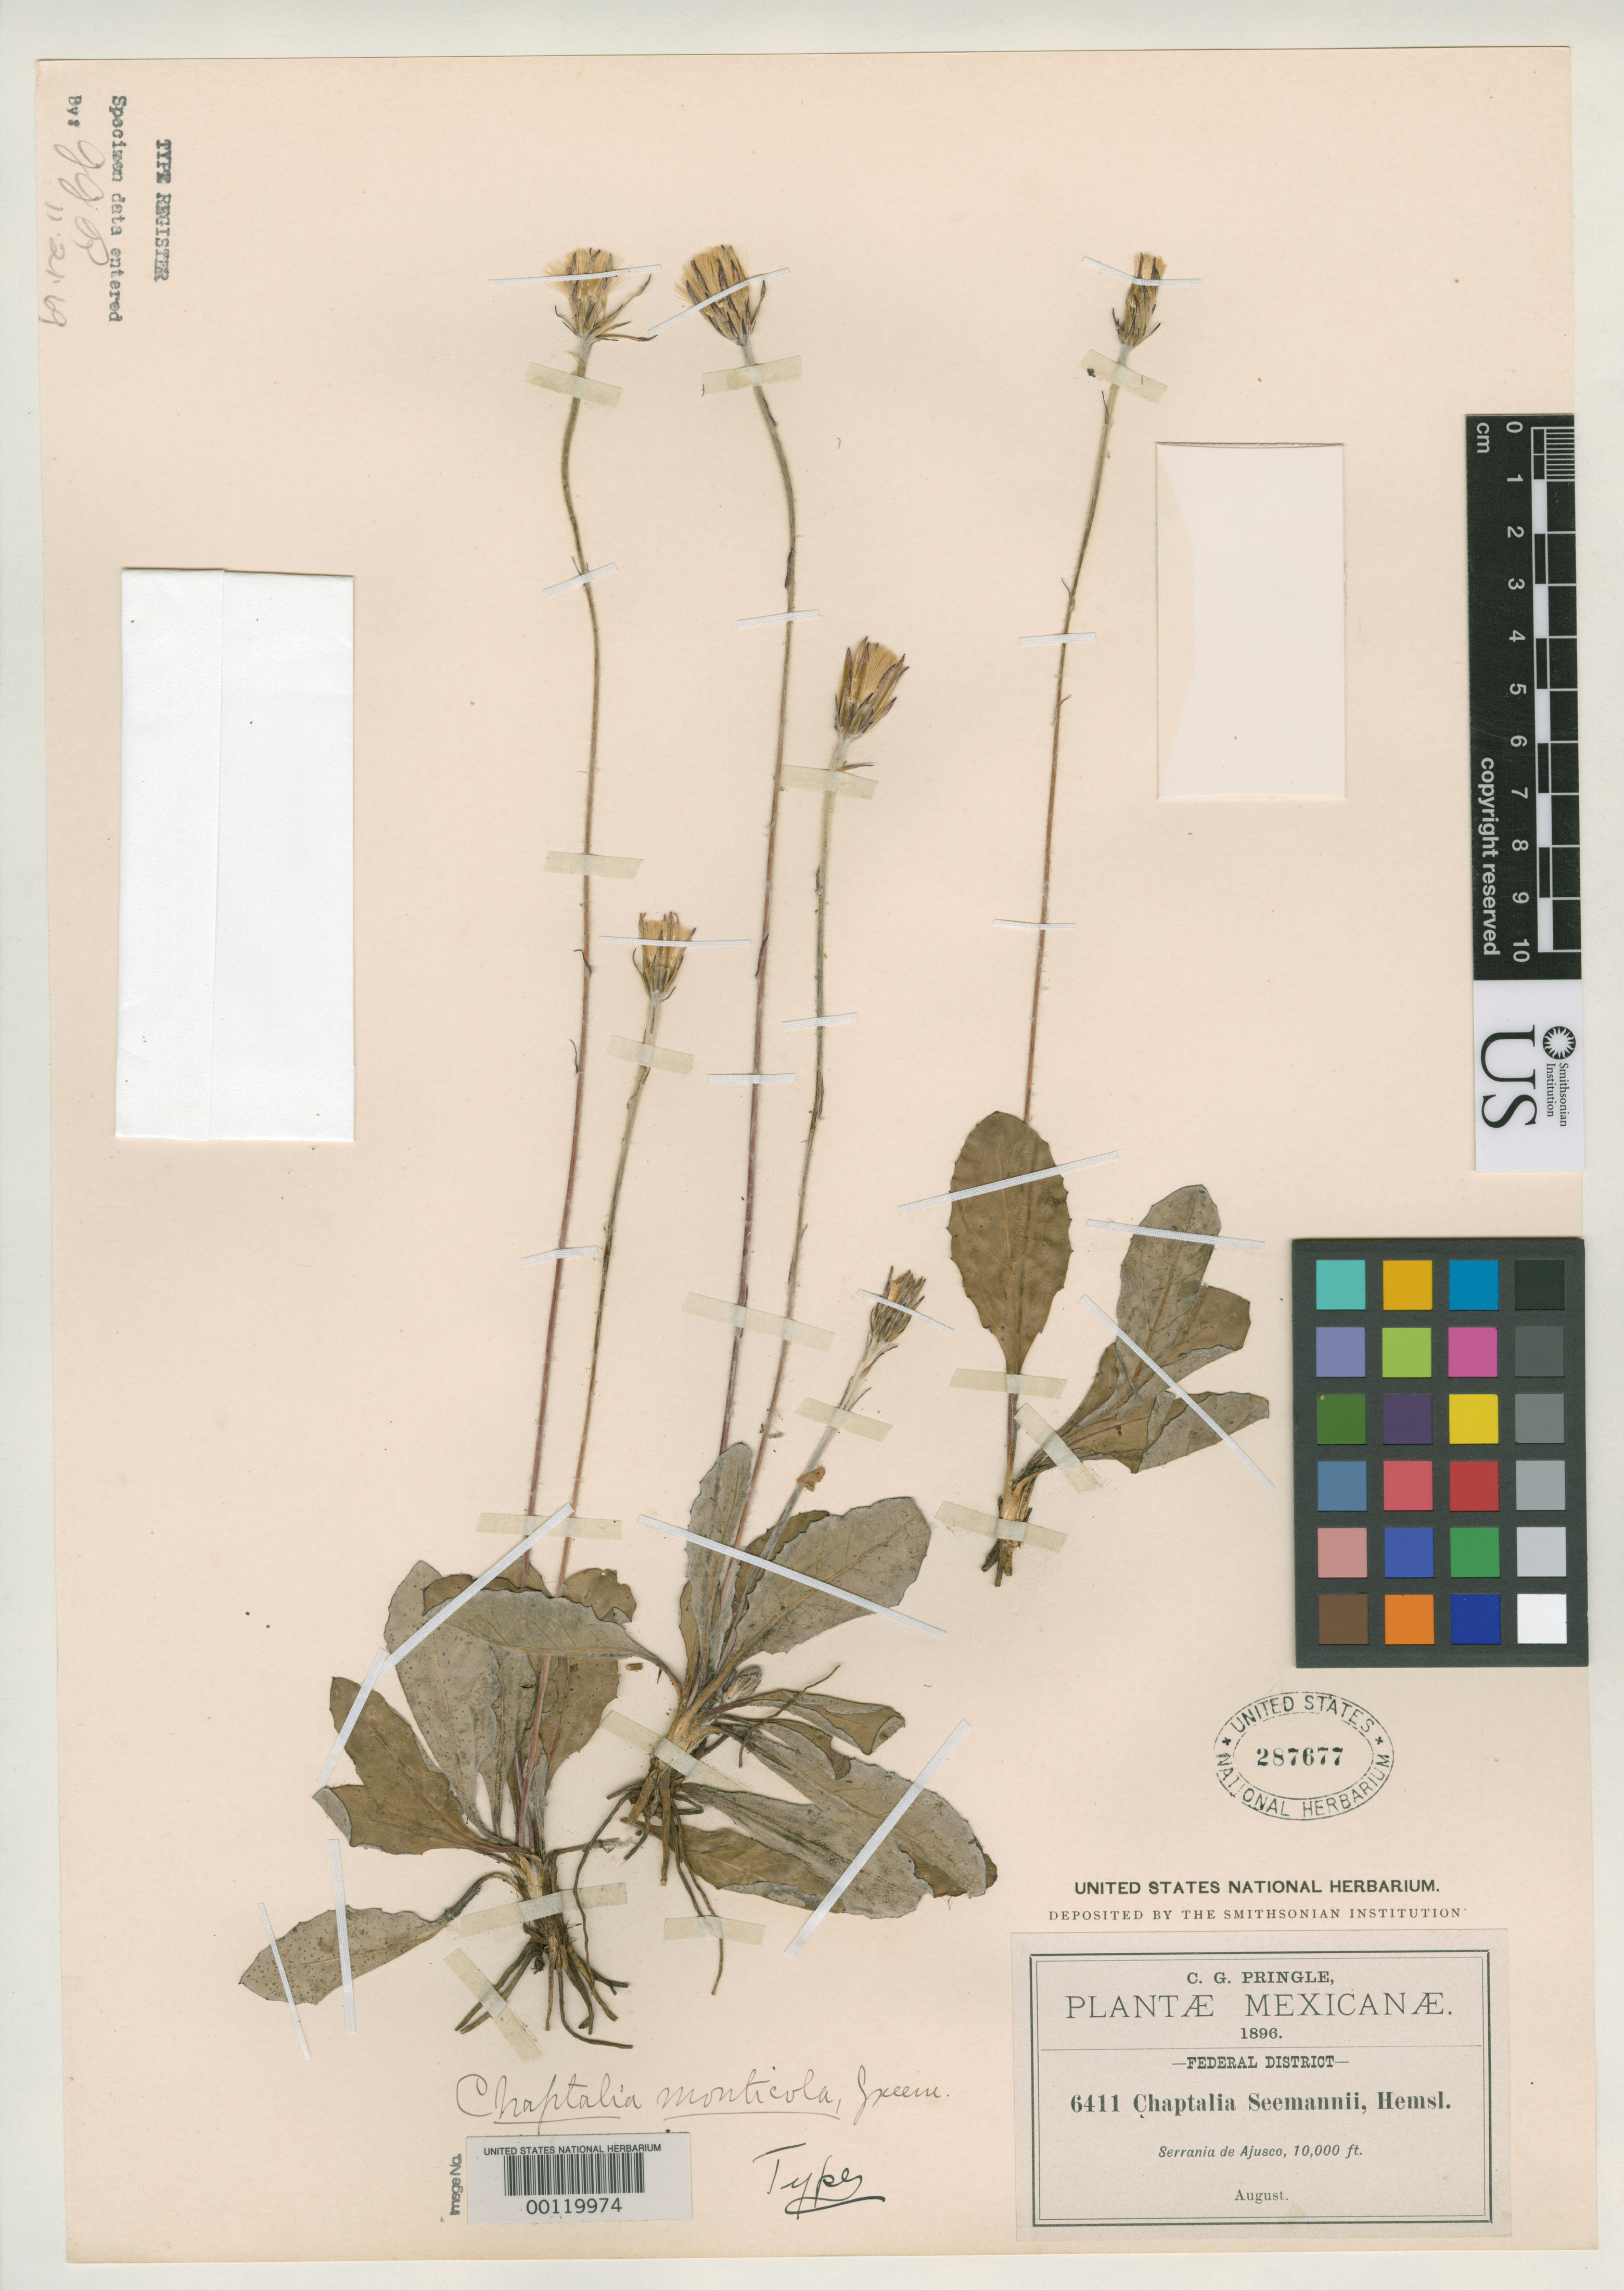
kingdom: Plantae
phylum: Tracheophyta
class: Magnoliopsida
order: Asterales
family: Asteraceae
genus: Chaptalia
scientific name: Chaptalia monticola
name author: Greene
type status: Holotype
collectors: C. G. Pringle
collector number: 6411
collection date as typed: Aug 1896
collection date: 1896-08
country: Mexico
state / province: Distrito Federal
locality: Serrania de Ajusco.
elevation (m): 3048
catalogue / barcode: US 287677